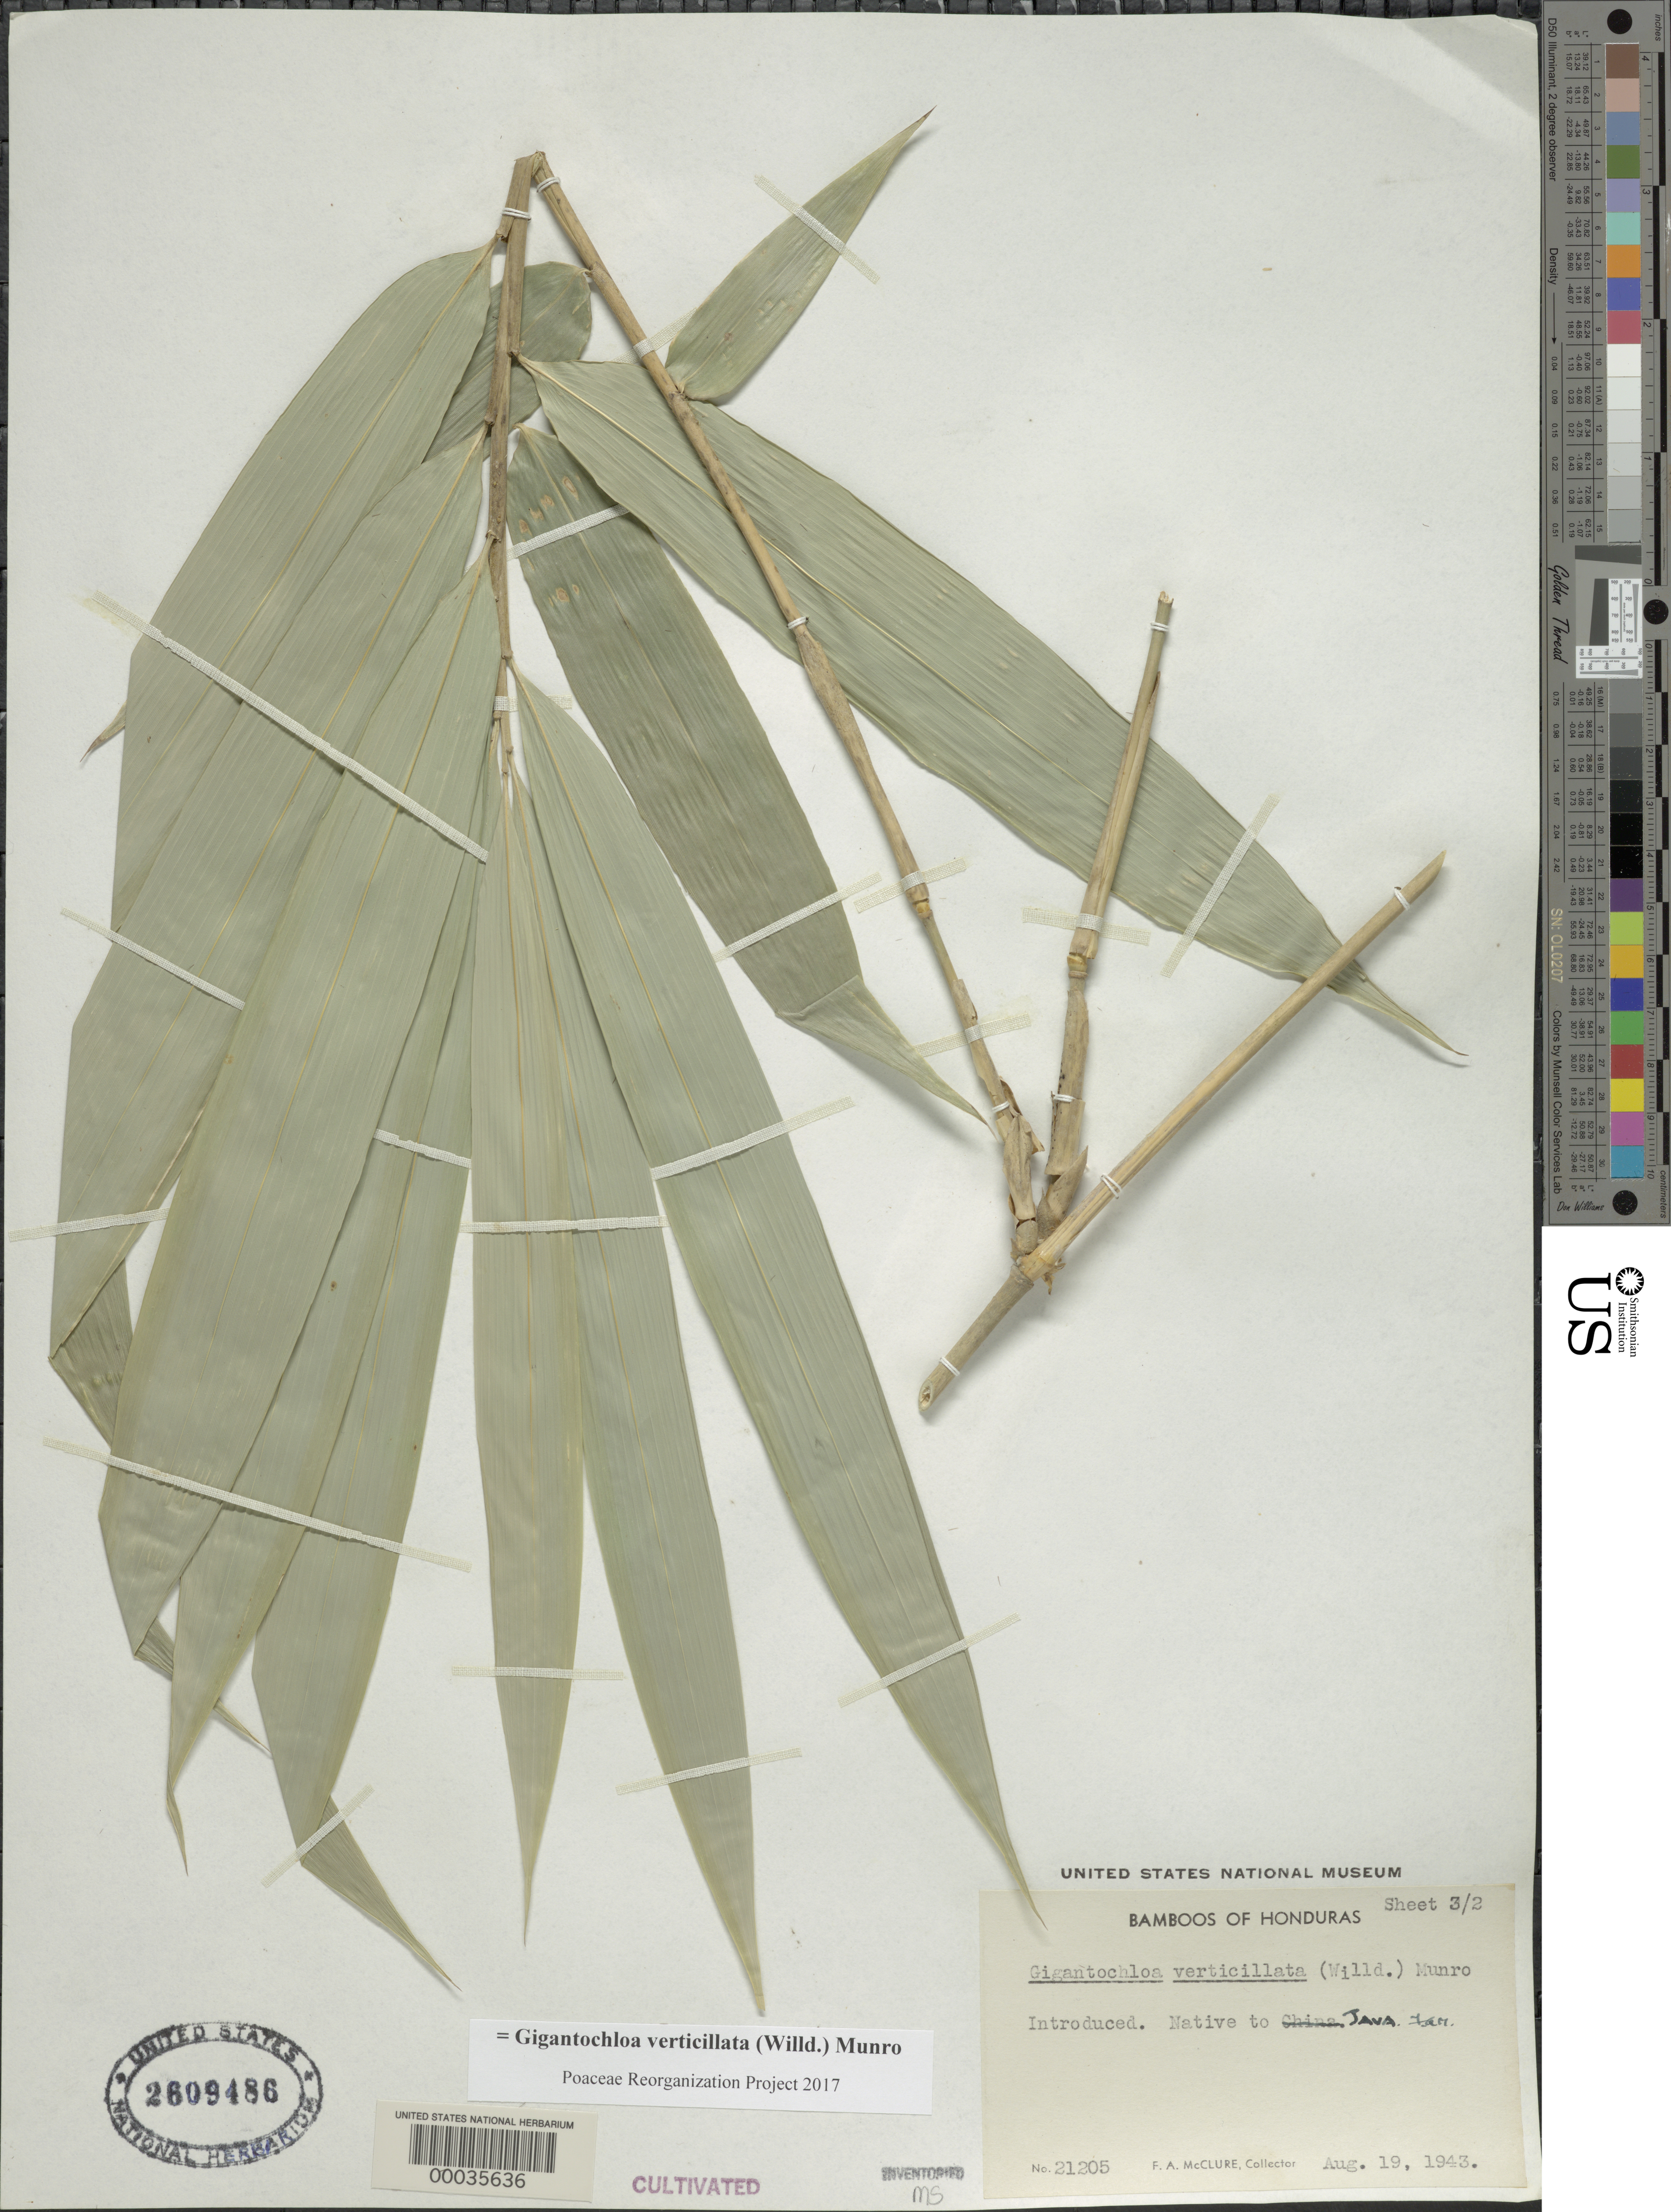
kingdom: Plantae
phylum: Tracheophyta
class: Liliopsida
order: Poales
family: Poaceae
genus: Gigantochloa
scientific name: Gigantochloa verticillata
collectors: F. A. McClure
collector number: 21205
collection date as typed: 19 08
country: Honduras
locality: United fruit co's. agricultural experimental station-Lancetilla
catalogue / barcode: US 2609486